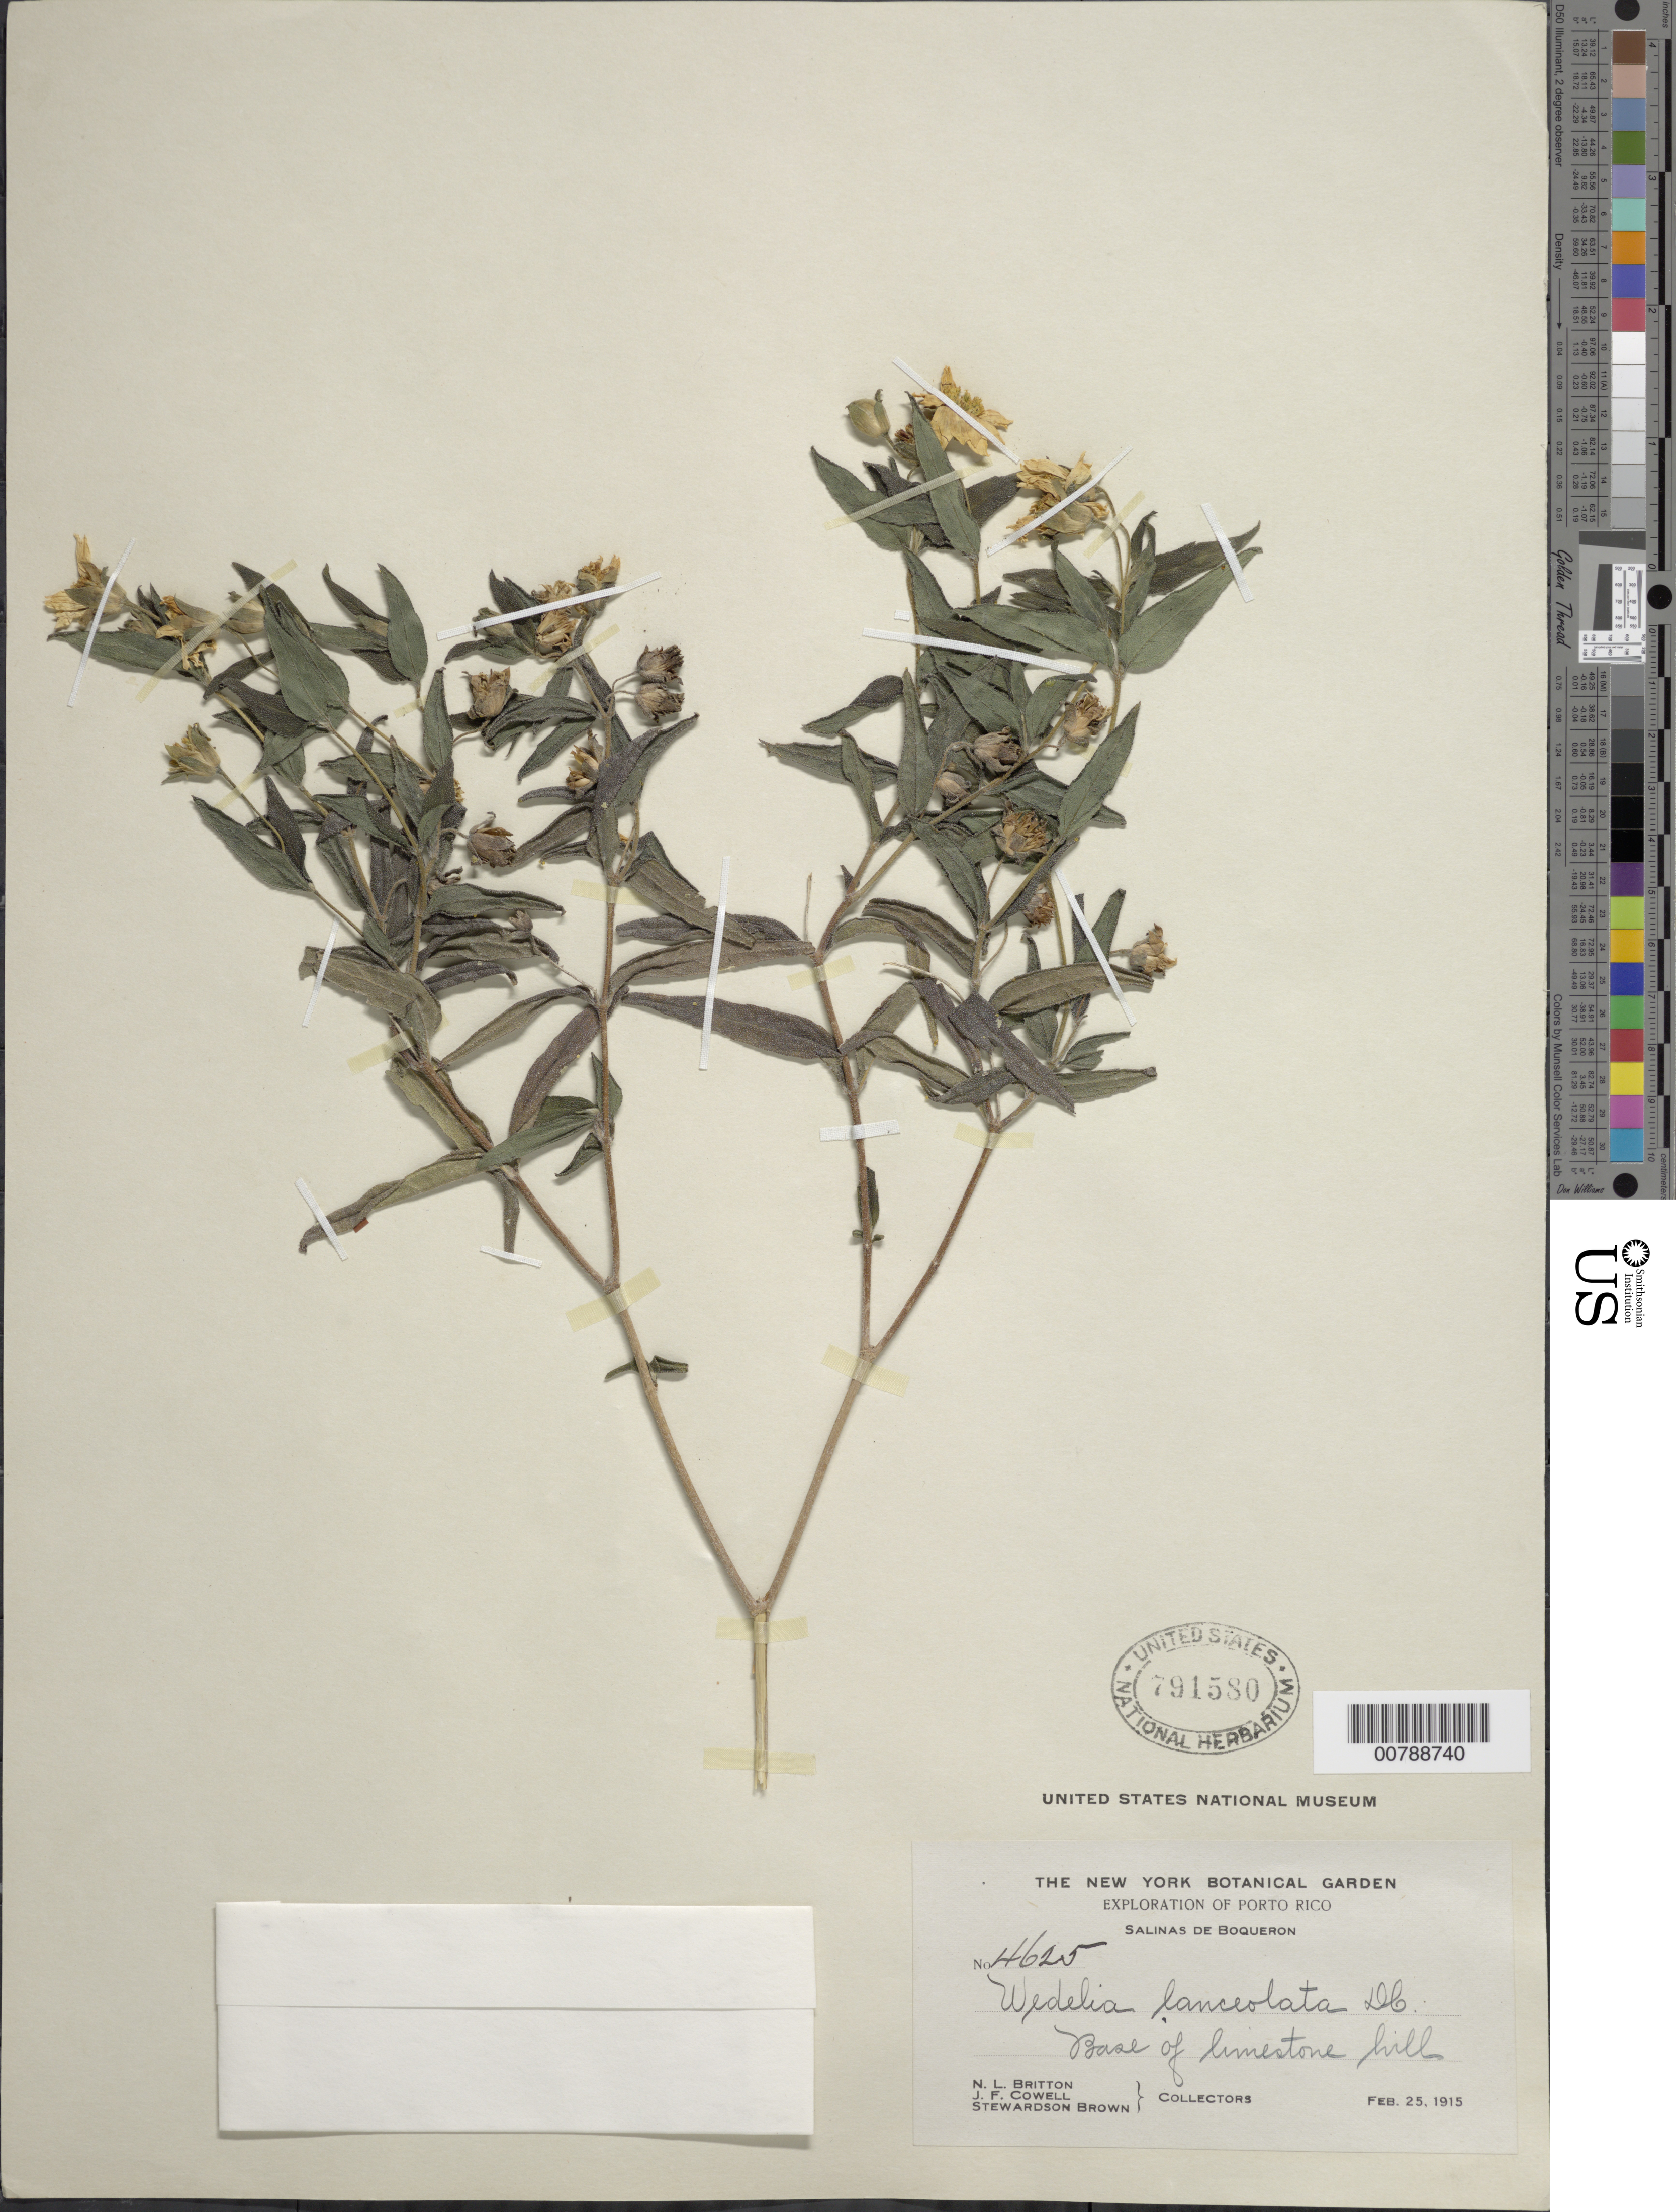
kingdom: Plantae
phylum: Tracheophyta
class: Magnoliopsida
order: Asterales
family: Asteraceae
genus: Wedelia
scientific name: Wedelia lanceolata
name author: DC.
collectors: N. Britton, J. F. Cowell & S. Brown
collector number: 4625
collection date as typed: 25 Feb 1915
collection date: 1915-02-25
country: Puerto Rico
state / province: Cabo Rojo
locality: Salinas de Boqueron, base of limestone hill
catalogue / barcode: US 791580